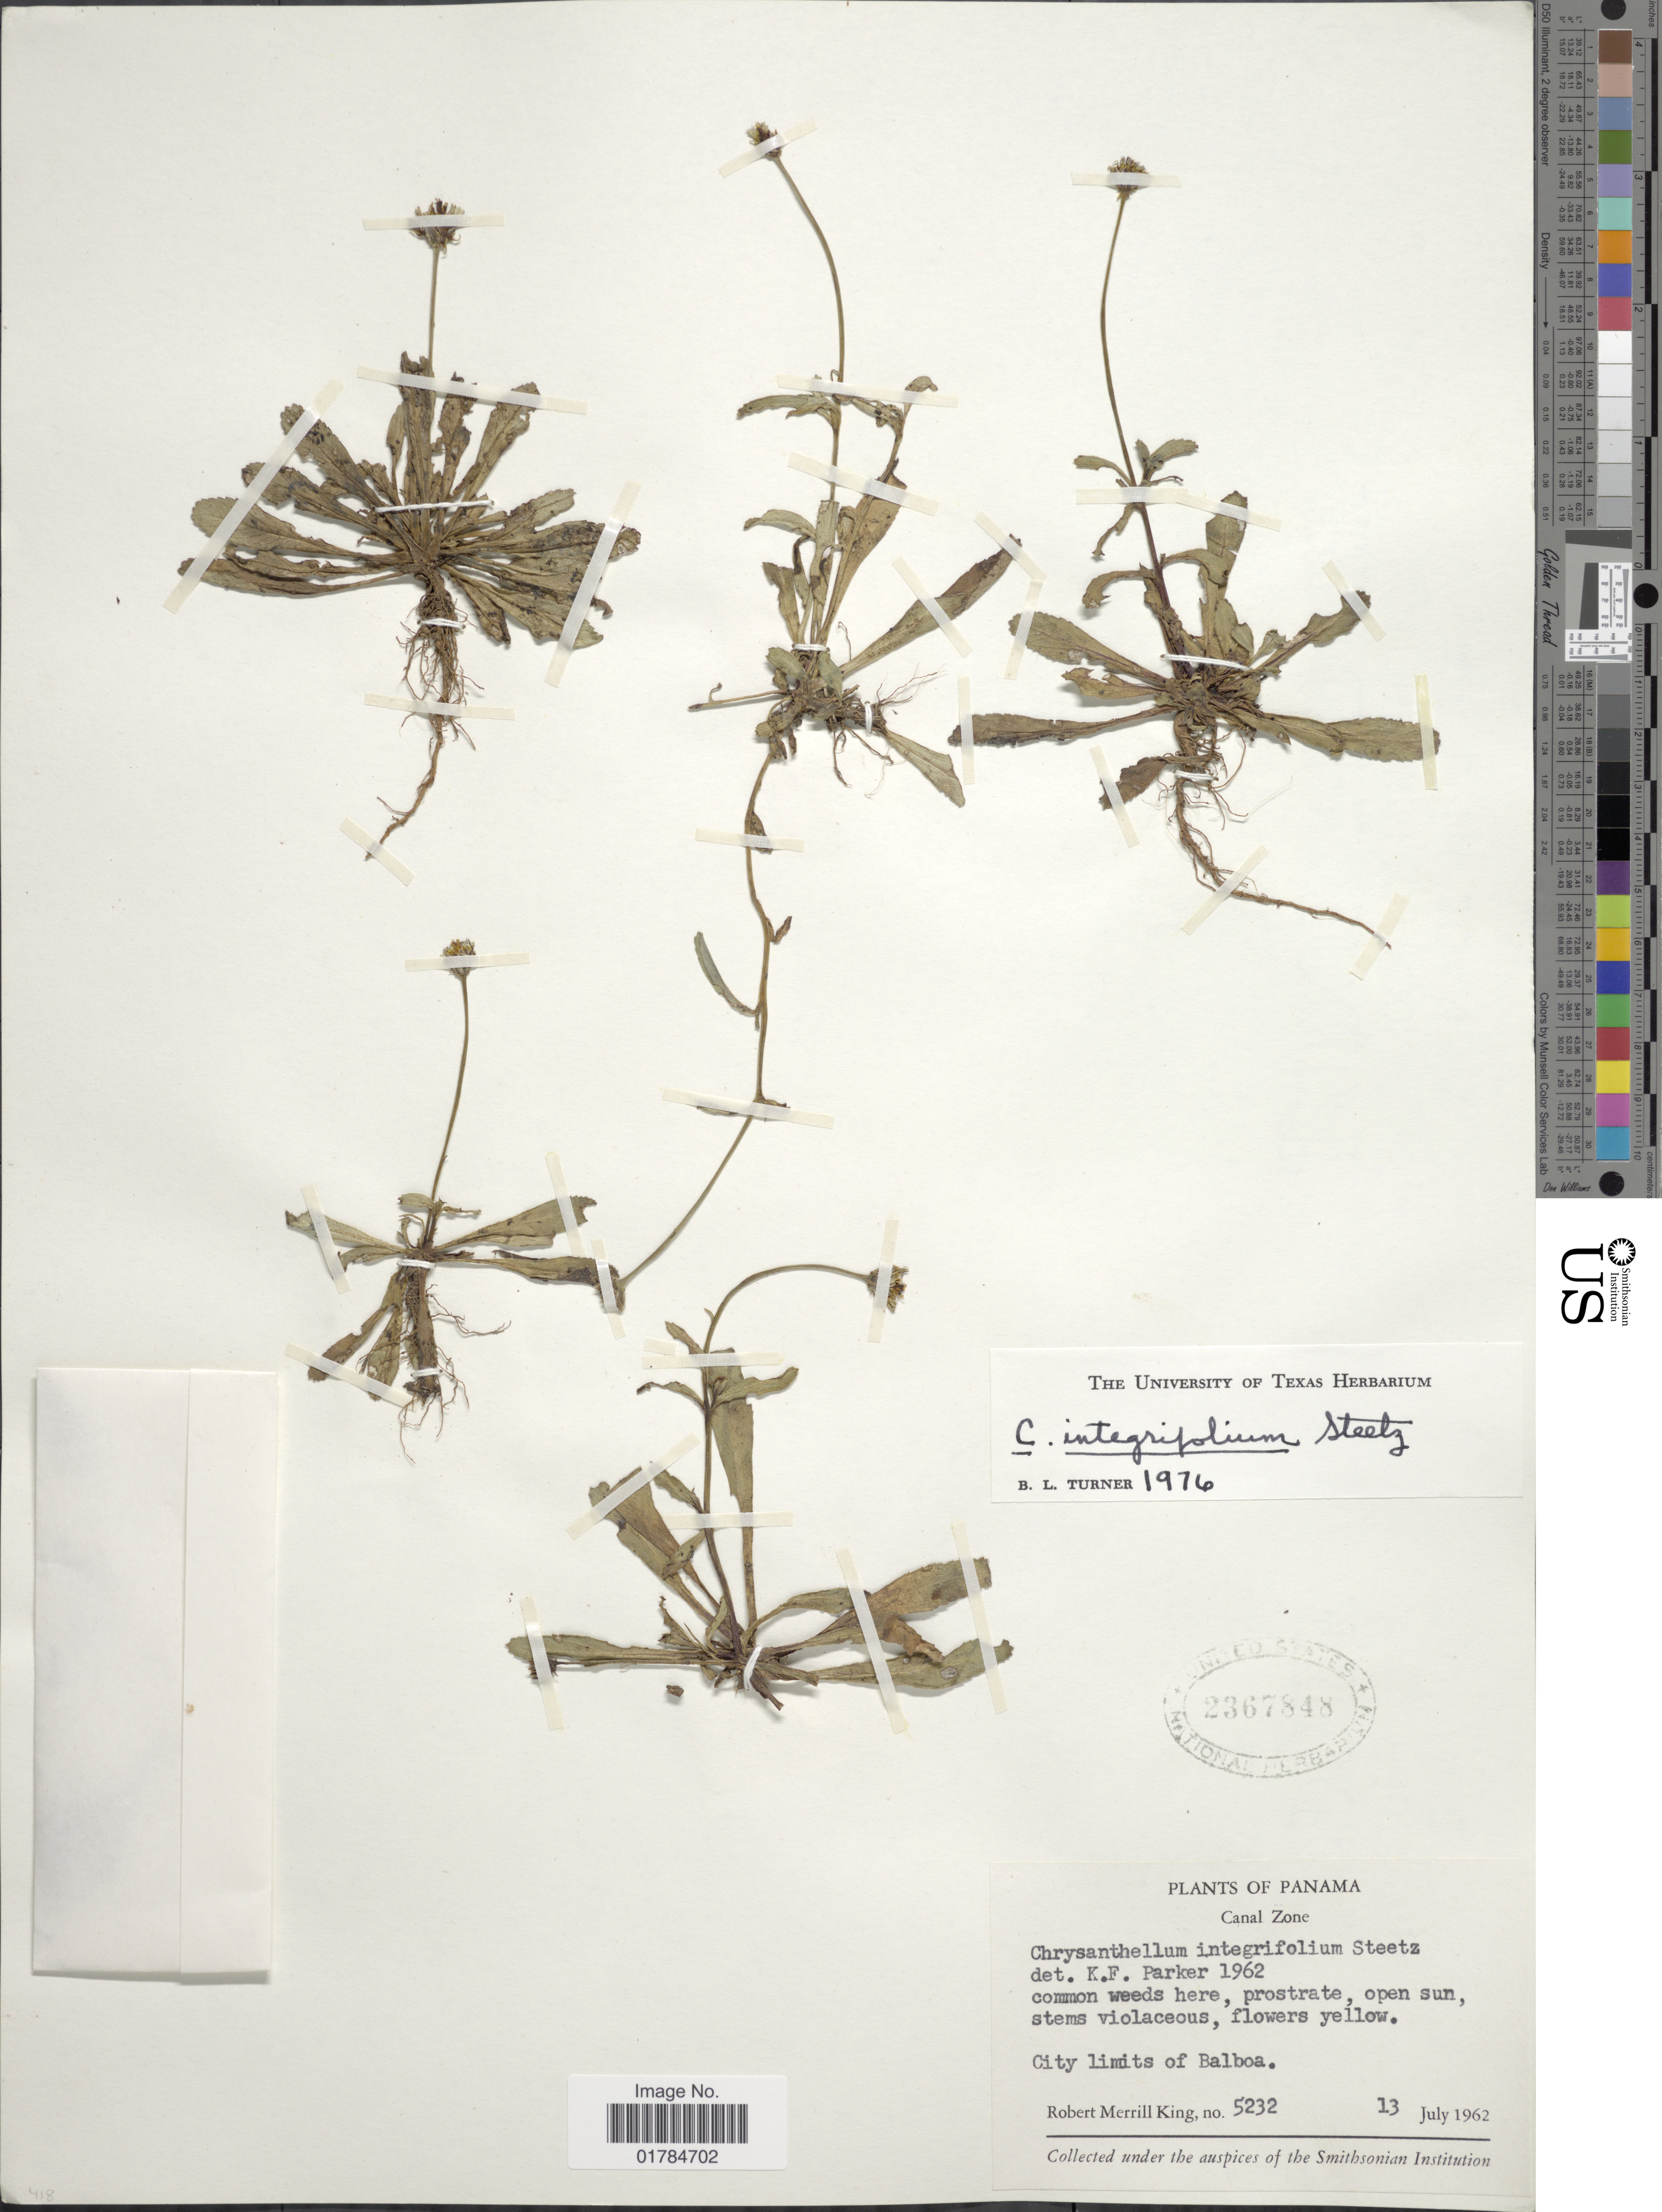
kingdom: Plantae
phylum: Tracheophyta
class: Magnoliopsida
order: Asterales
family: Asteraceae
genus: Chrysanthellum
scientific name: Chrysanthellum integrifolium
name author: Steetz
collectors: R. M. King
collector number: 5232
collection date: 1962-07-13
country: Panama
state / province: Colón / Panamá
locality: Canal Zone, City limits of Balboa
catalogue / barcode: US 2367848